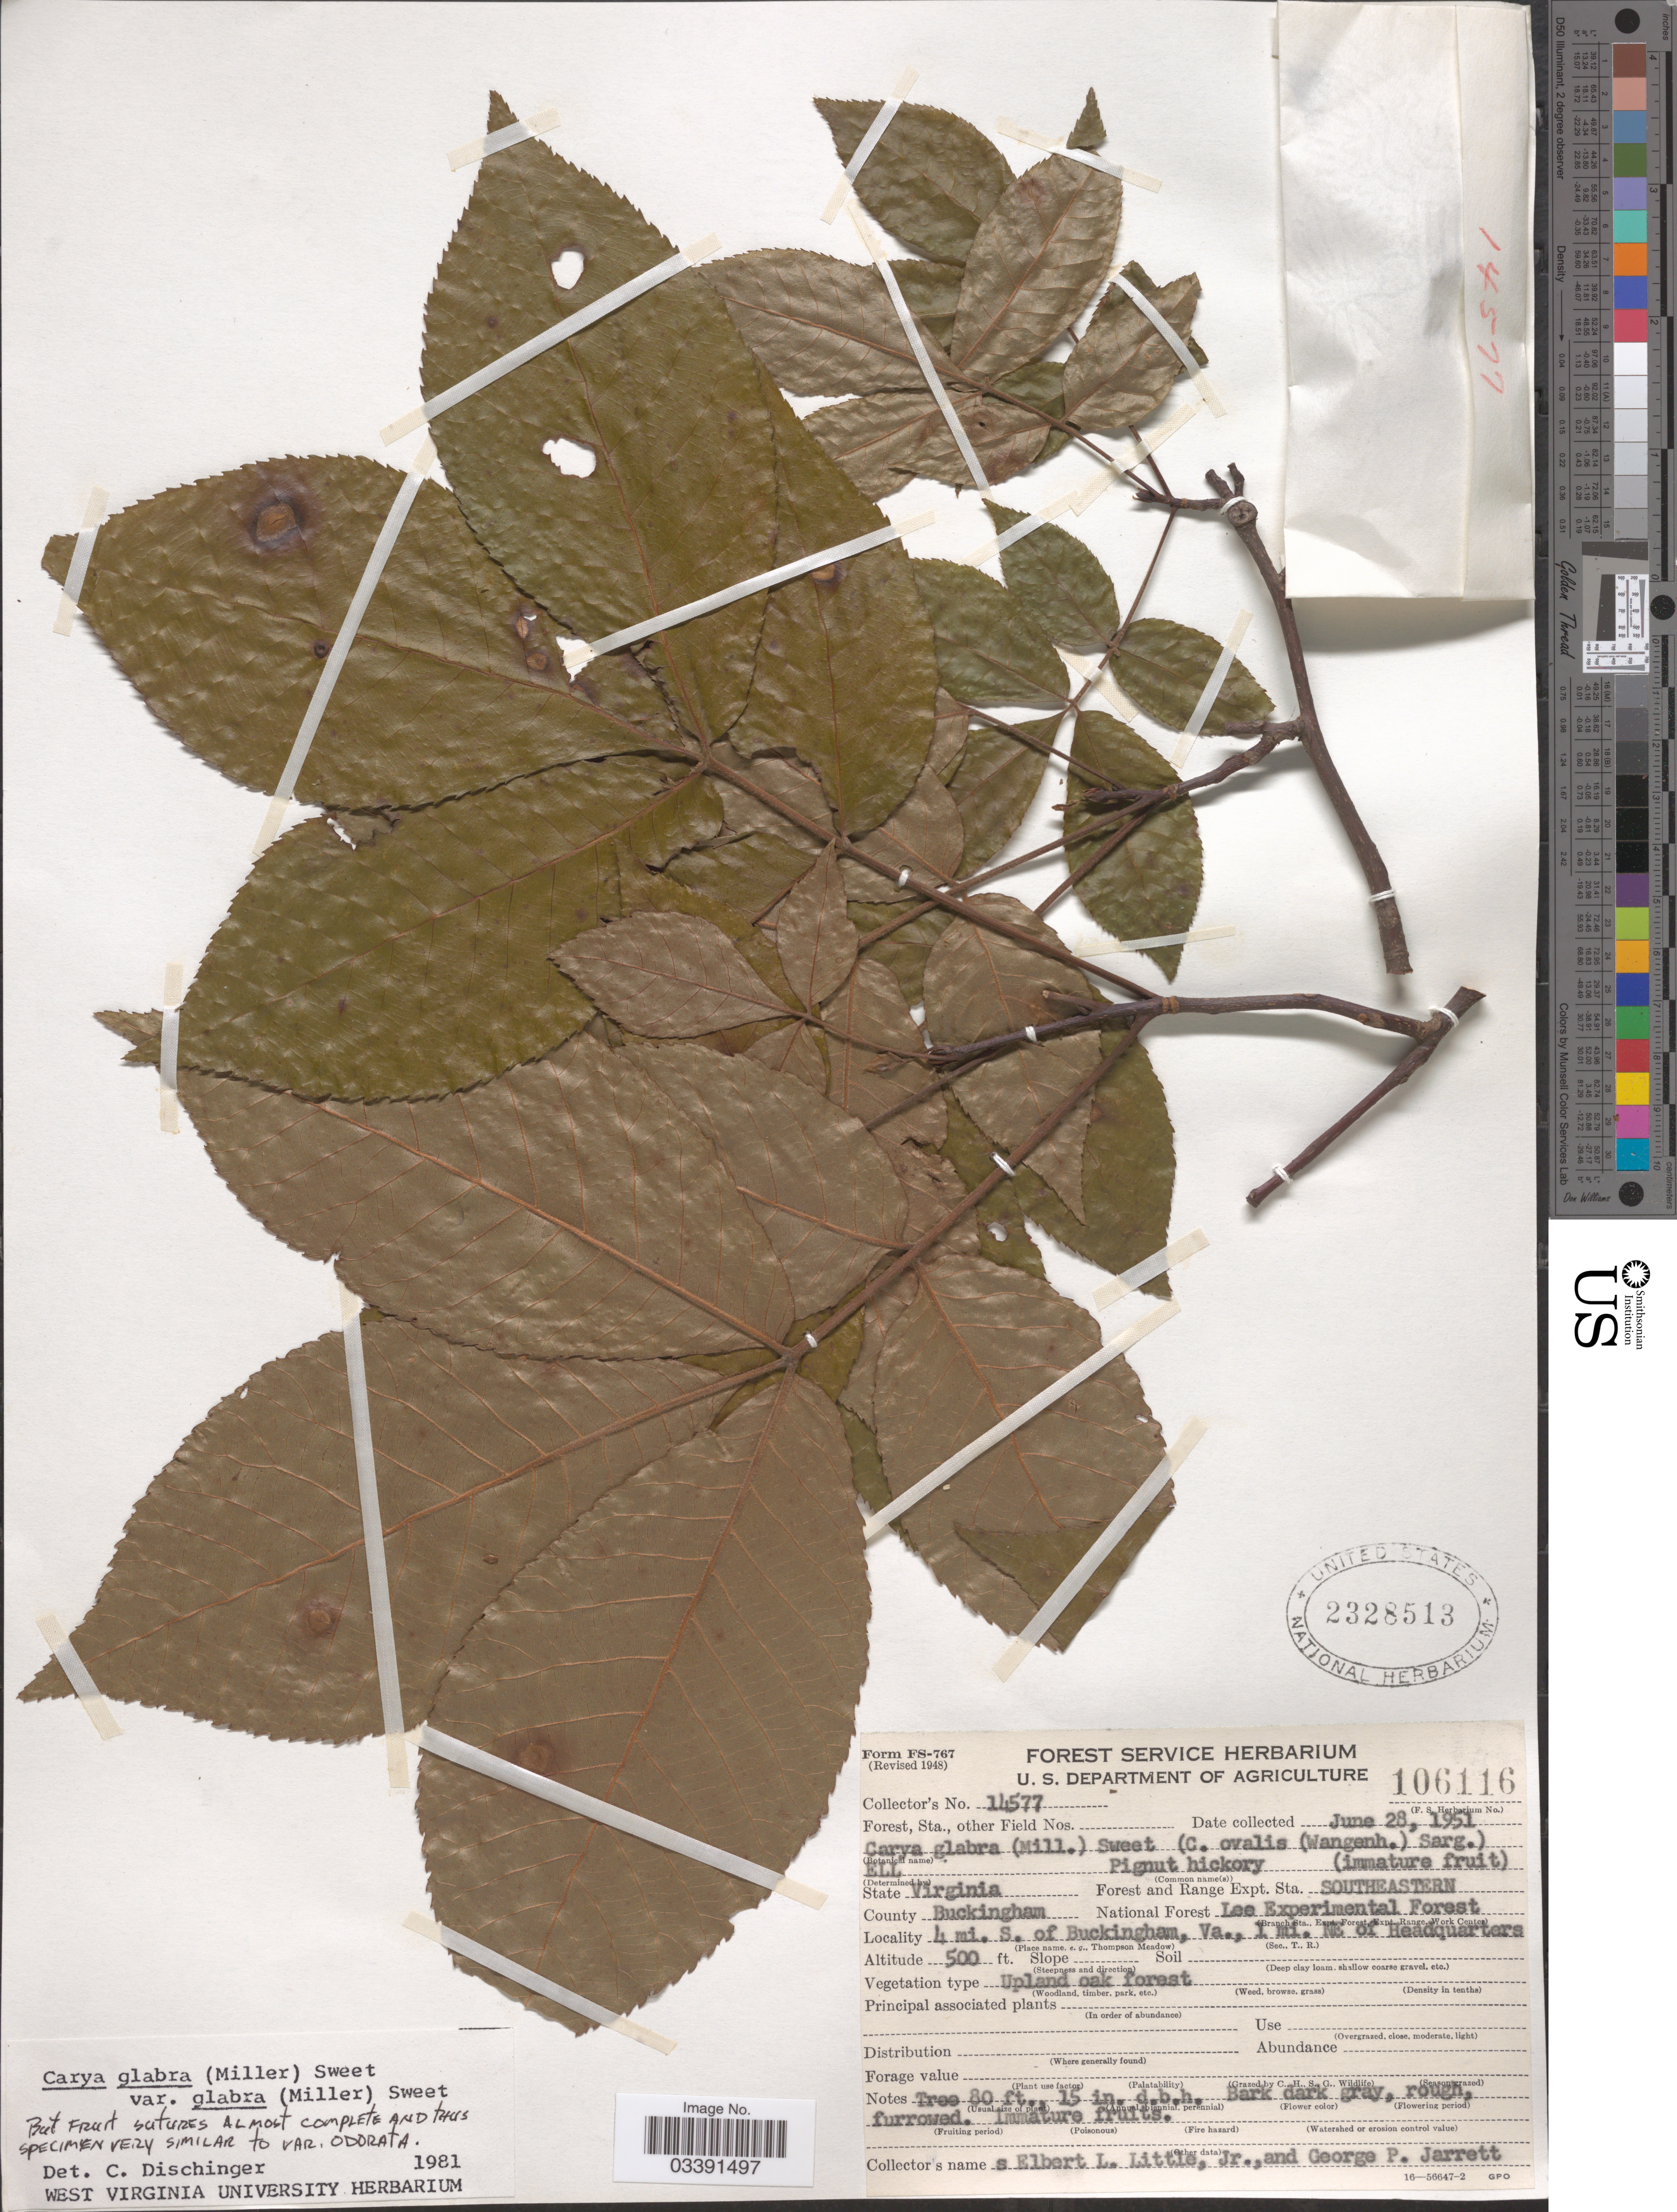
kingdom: Plantae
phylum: Tracheophyta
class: Magnoliopsida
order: Fagales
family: Juglandaceae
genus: Carya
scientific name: Carya glabra var. glabra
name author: (Mill.) Sweet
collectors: E. L. Little & G. Jarrett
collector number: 14577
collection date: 1951-06-28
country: United States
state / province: Virginia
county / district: Buckingham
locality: Forest and Range Expt. Sta. Southeastern. County Buckingham. National Forest Lee Experimental Forest. 4 mi. S. of Buckingham, 1 mi. NE of Headquarters.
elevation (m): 152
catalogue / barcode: US 2328513